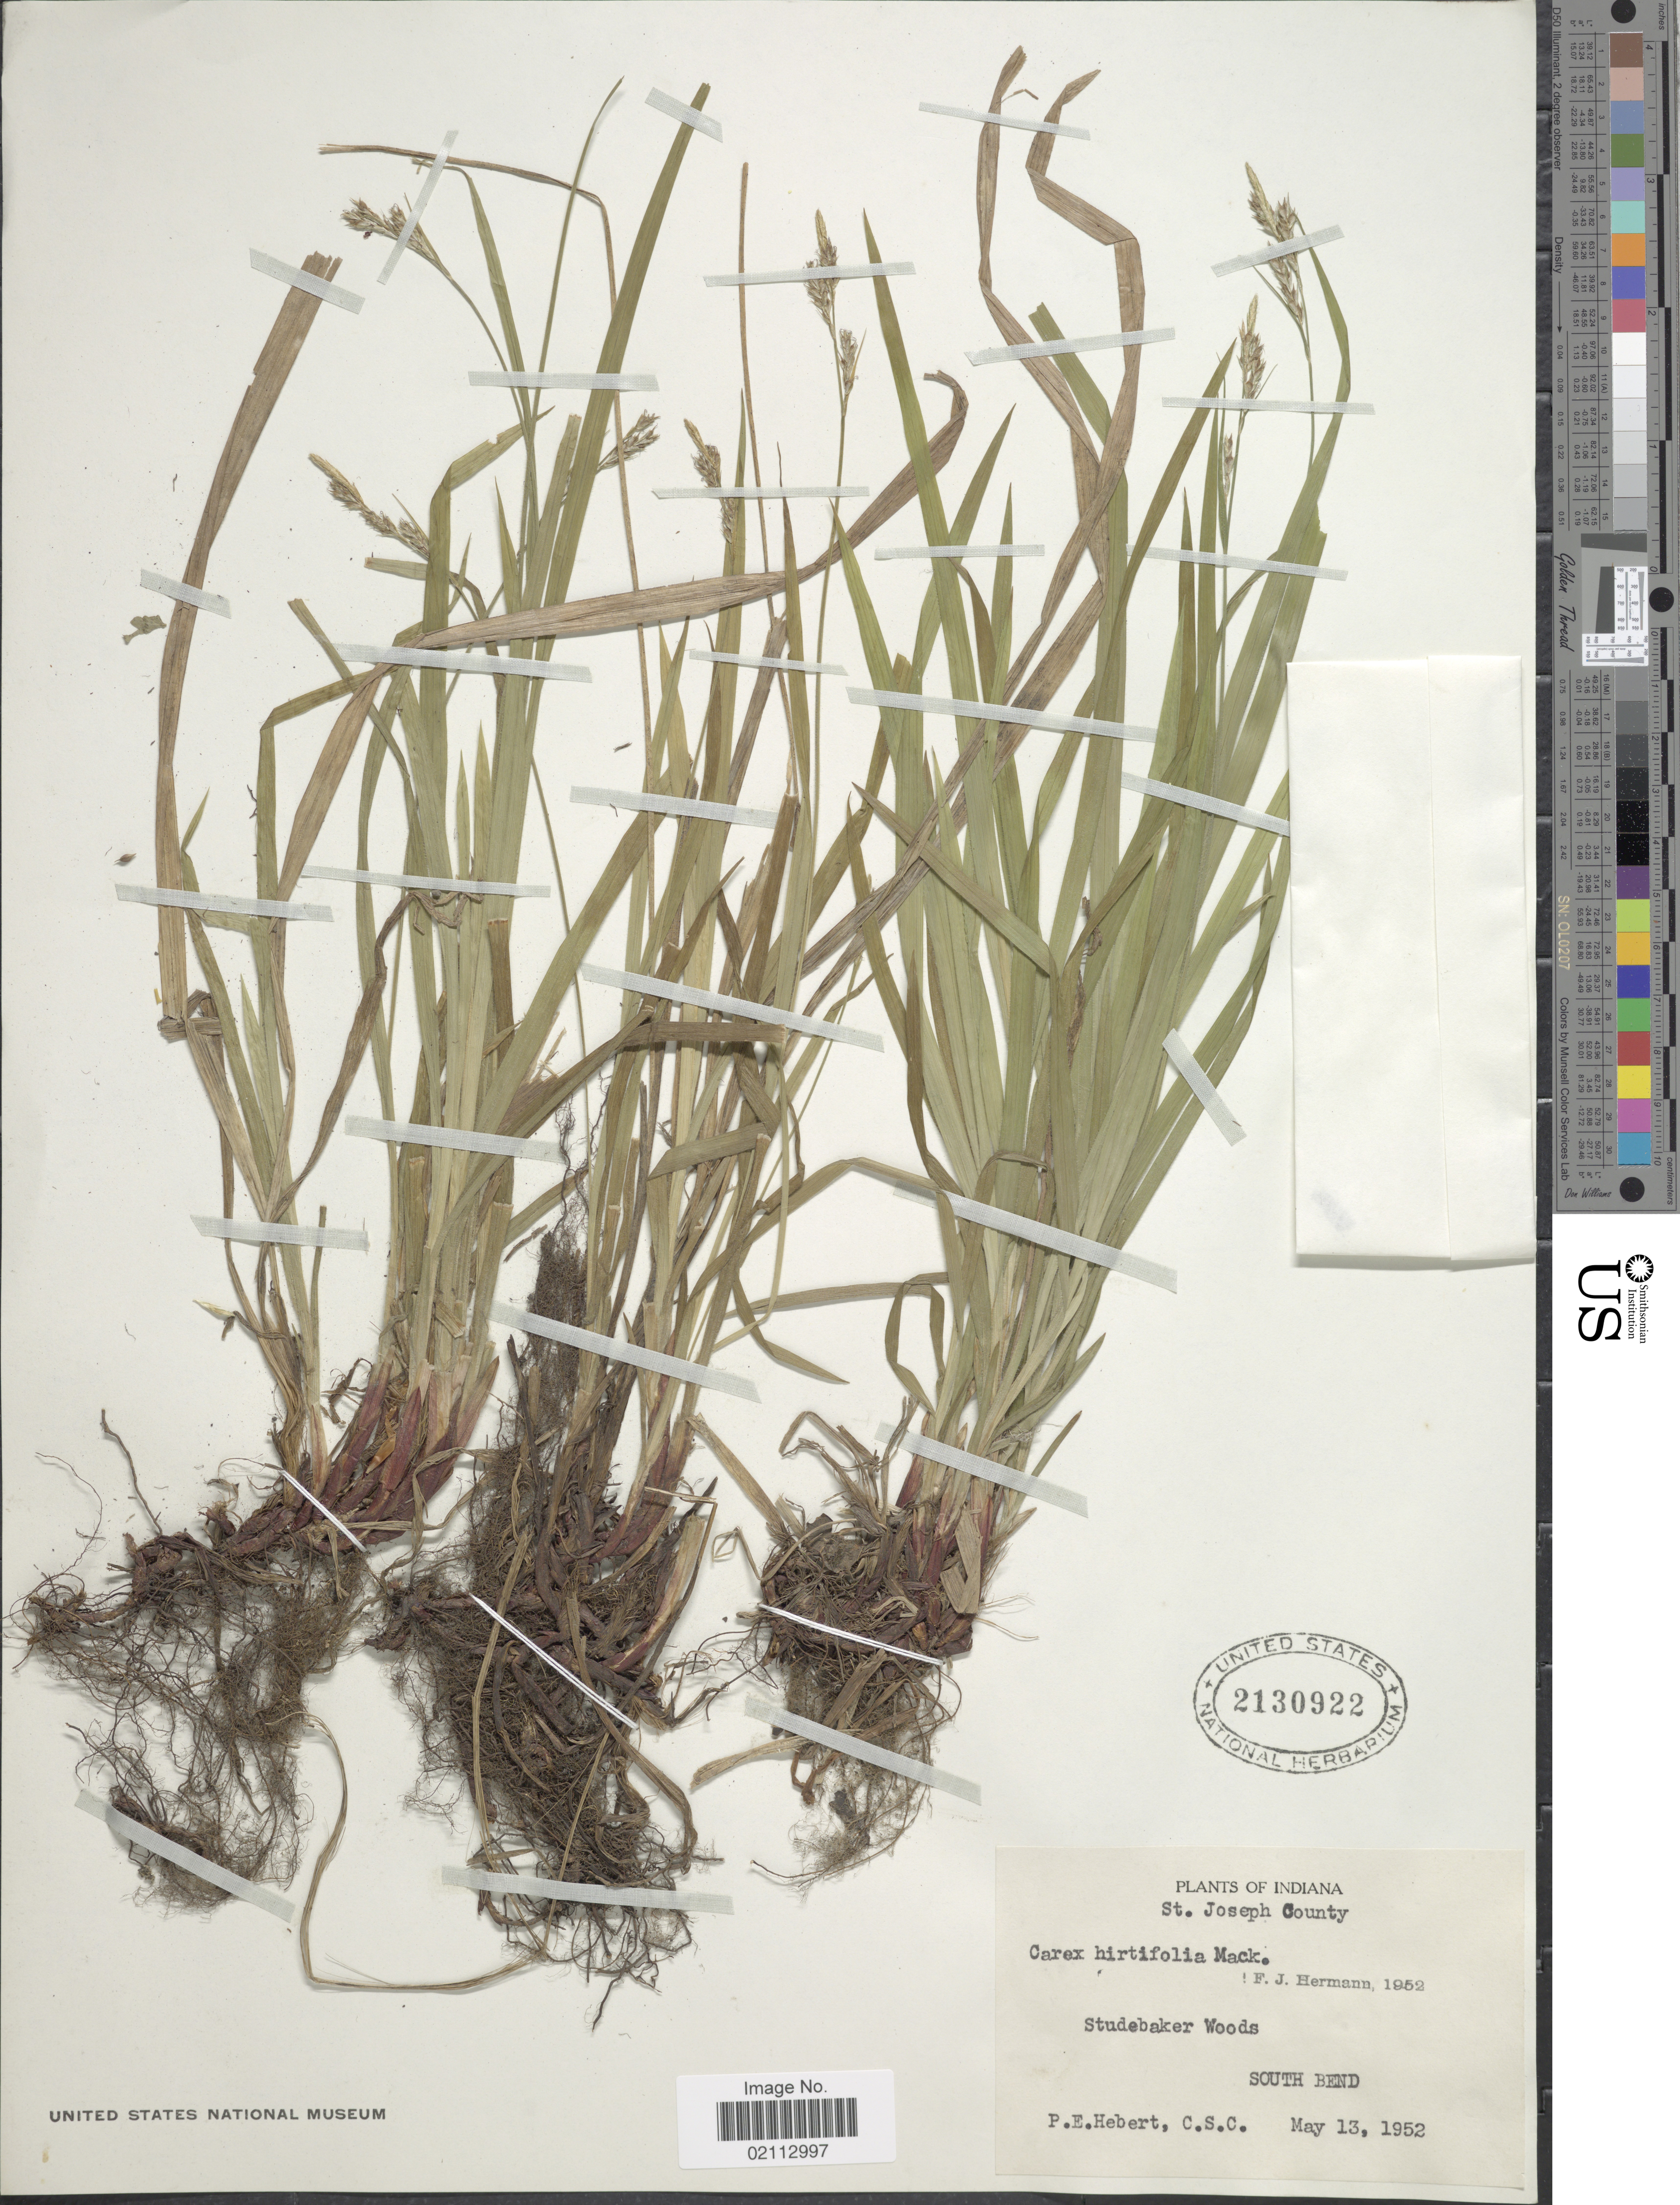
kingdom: Plantae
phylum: Tracheophyta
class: Liliopsida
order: Poales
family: Cyperaceae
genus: Carex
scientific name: Carex hirtifolia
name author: Mack.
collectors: P. Hebert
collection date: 1952-05-13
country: United States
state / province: Indiana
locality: St. Joseph County. Studebaker Woods. South Bend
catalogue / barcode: US 2130922